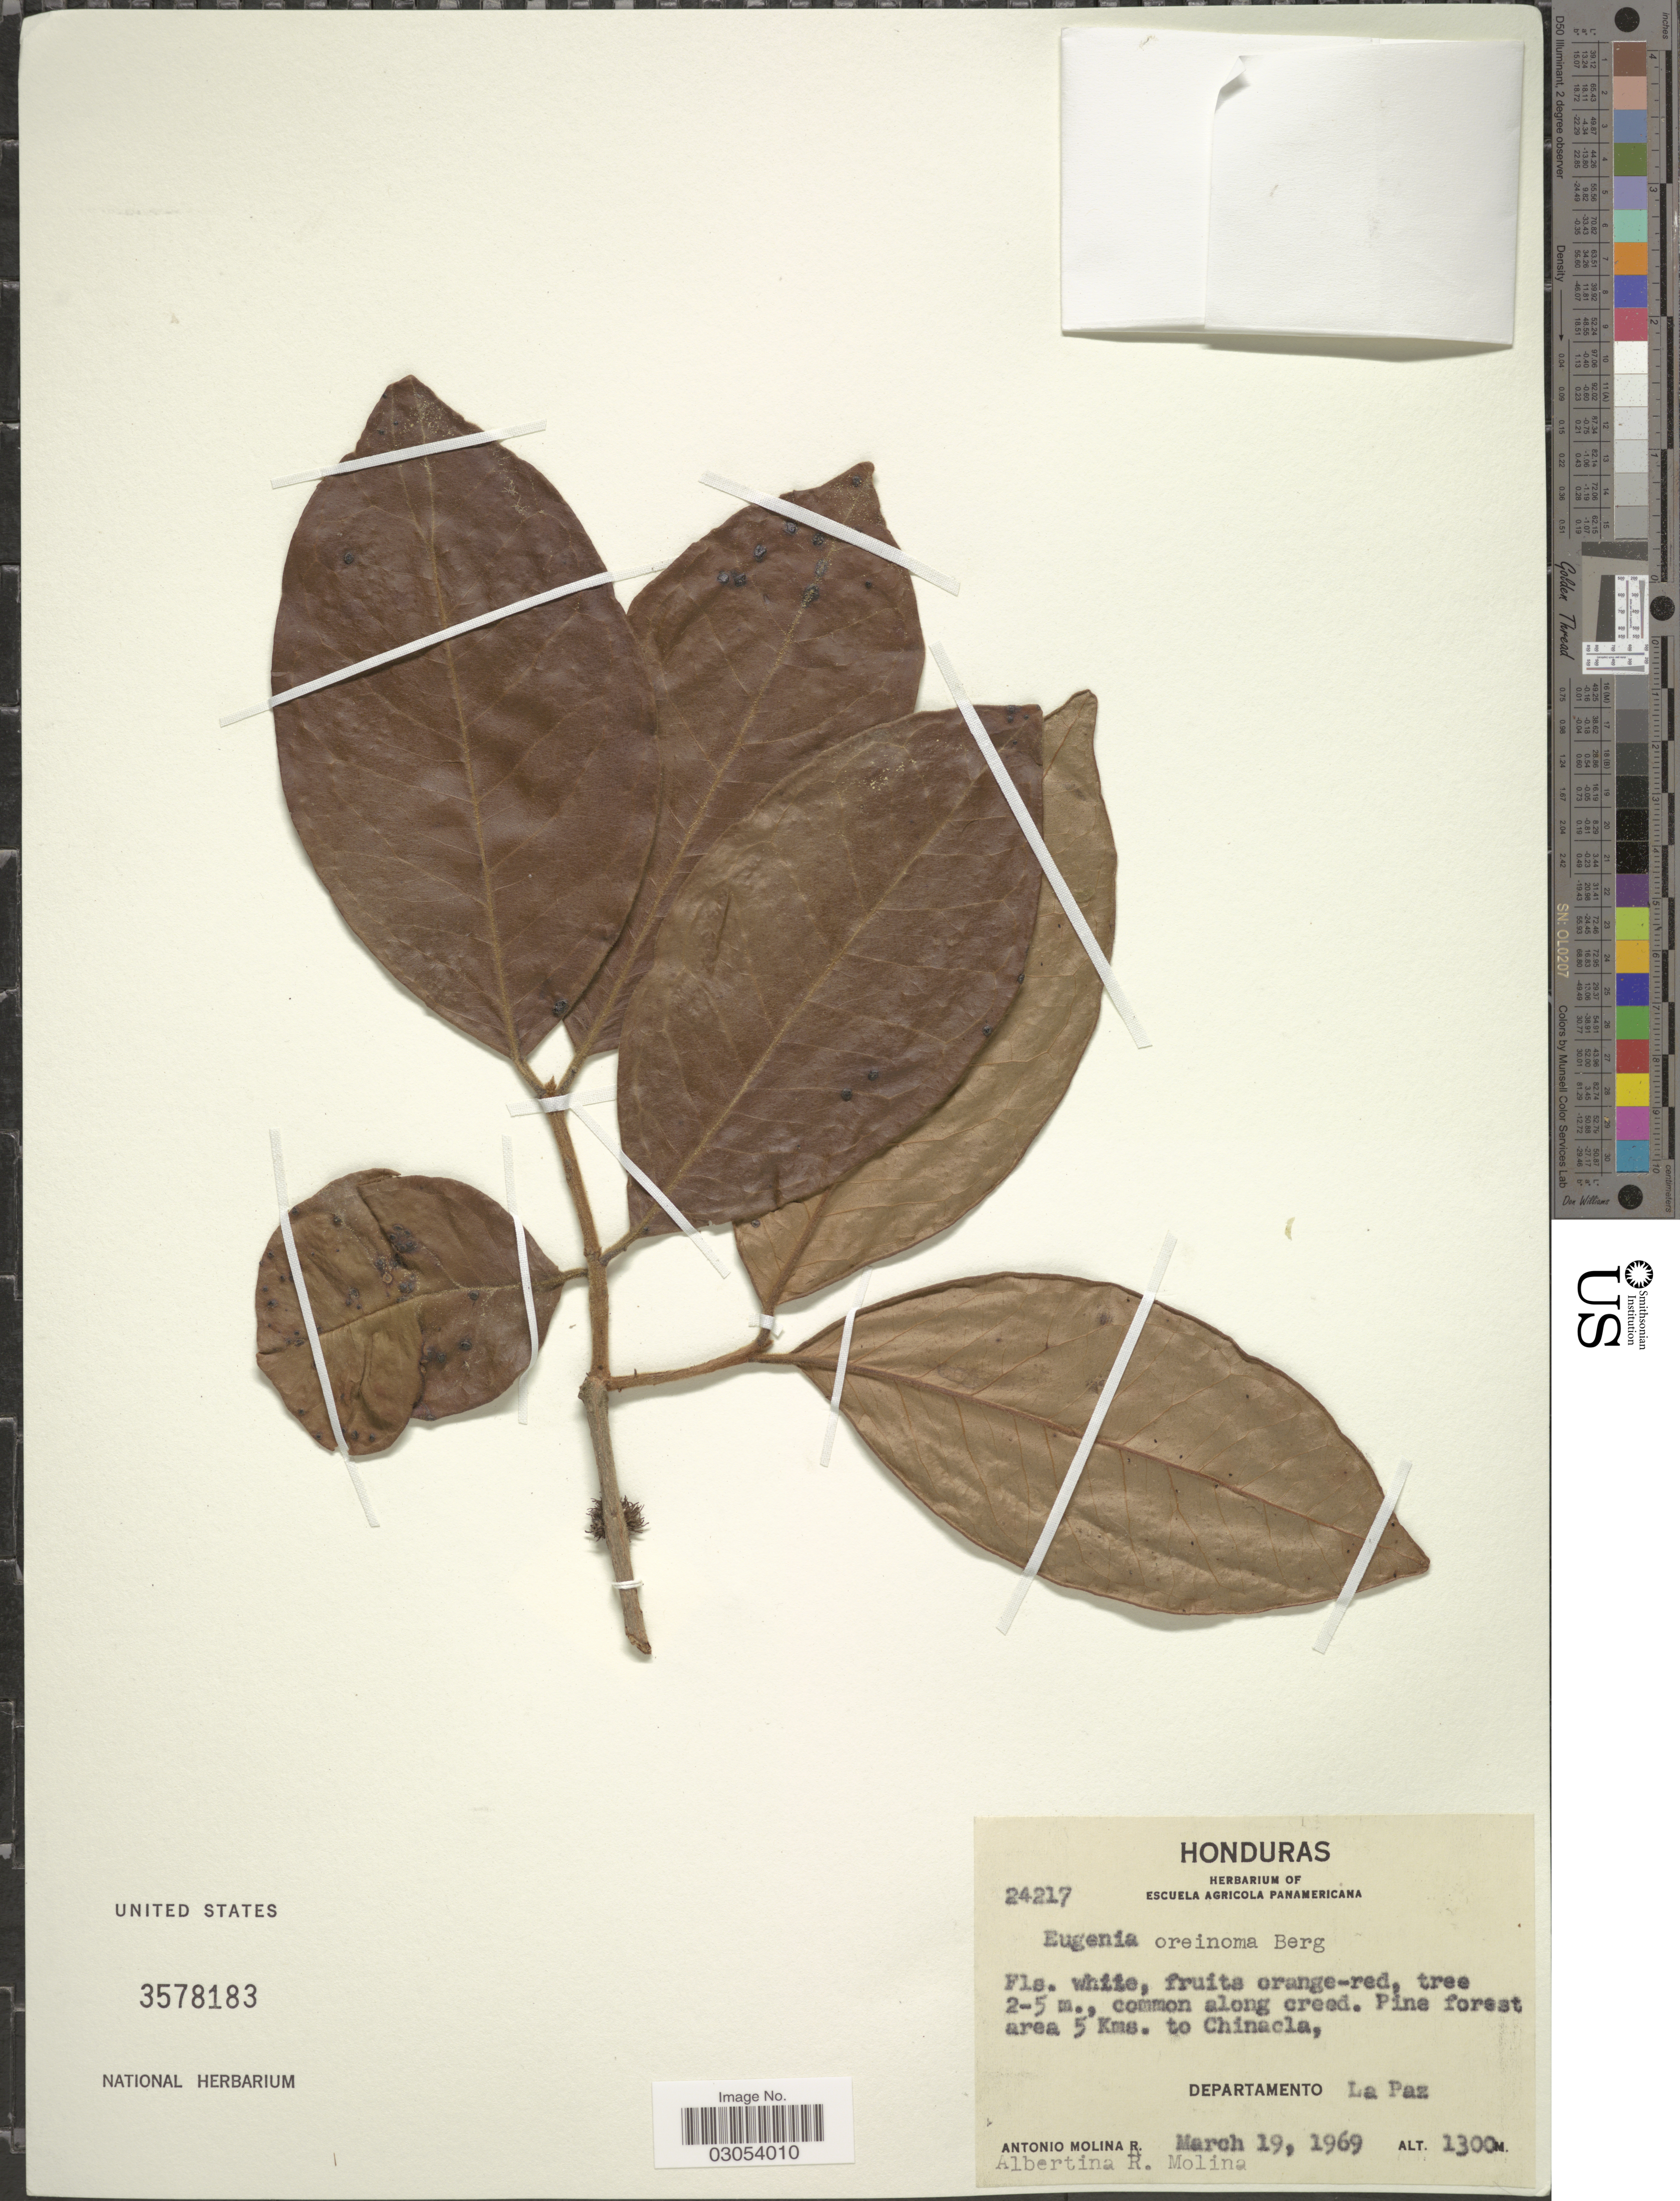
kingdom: Plantae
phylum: Tracheophyta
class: Magnoliopsida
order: Myrtales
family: Myrtaceae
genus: Eugenia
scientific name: Eugenia oreinoma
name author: O. Berg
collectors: A. Molina R. & A. R. Molina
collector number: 24217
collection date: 1969-03-19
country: Honduras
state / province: La Paz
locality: Pine forest area 5 Kms. to Chinacla, Departamento La Paz.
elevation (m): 1300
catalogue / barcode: US 3578183